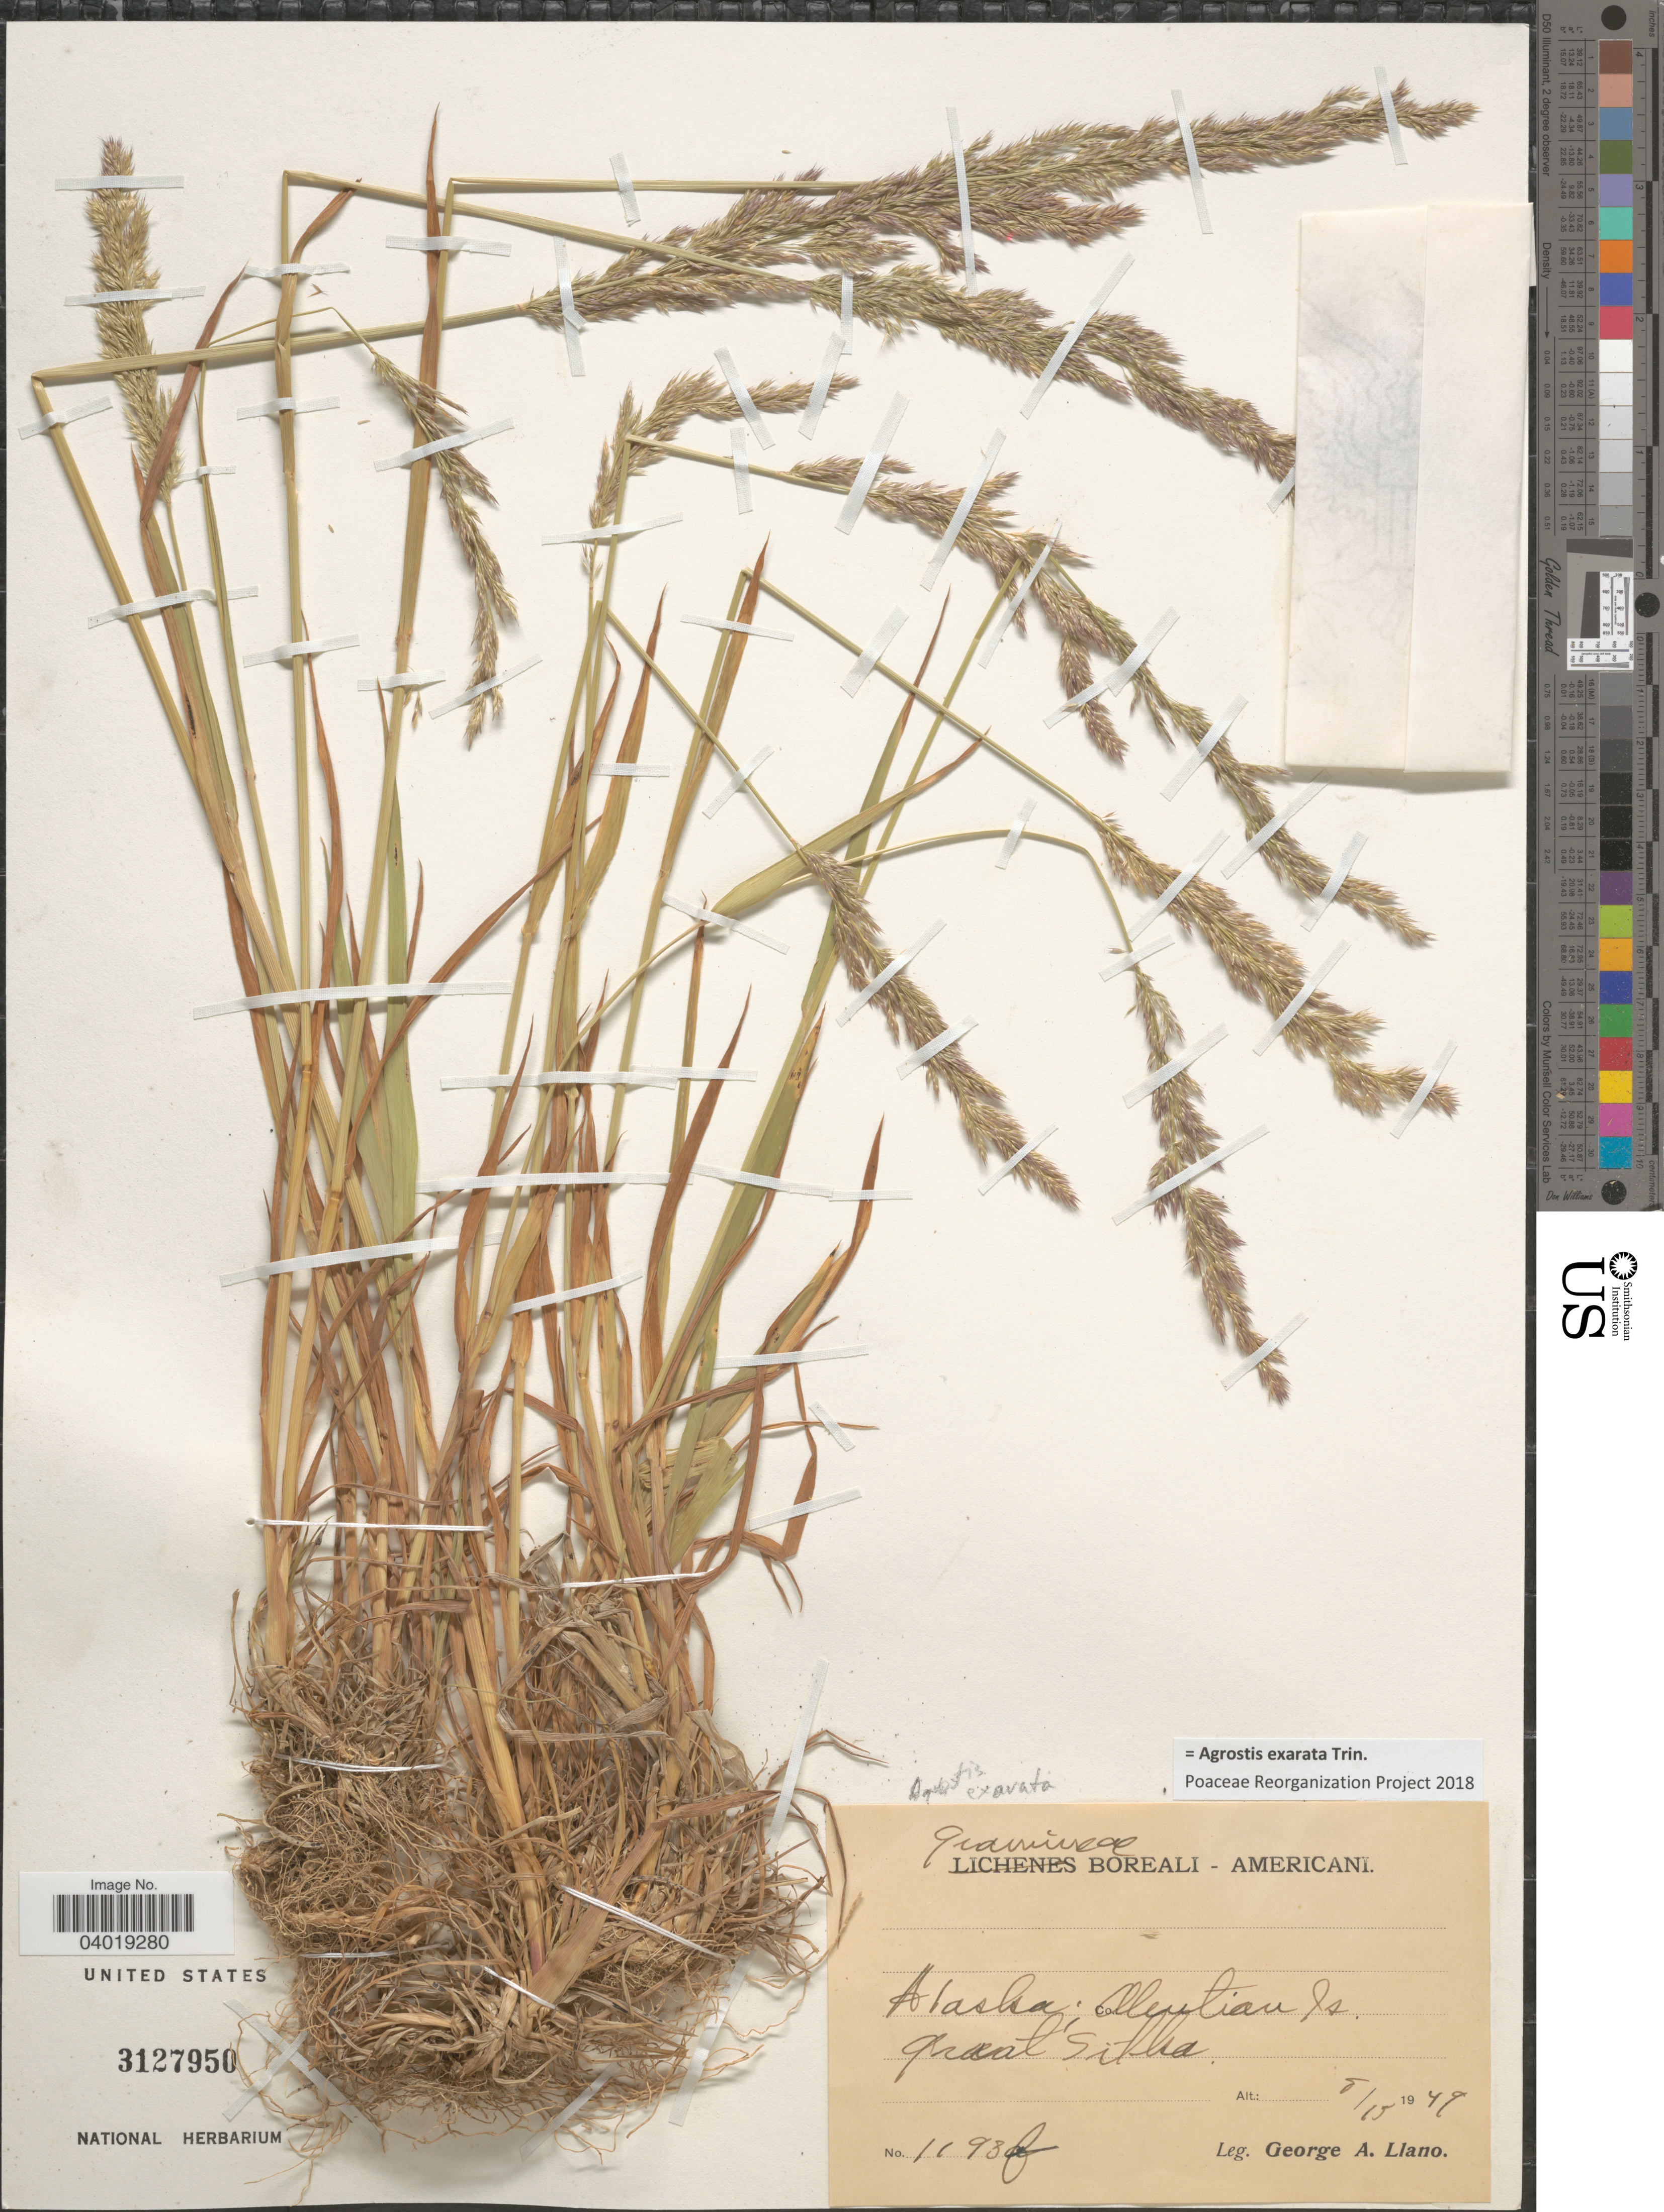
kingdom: Plantae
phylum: Tracheophyta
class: Liliopsida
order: Poales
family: Poaceae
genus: Agrostis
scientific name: Agrostis exarata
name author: Trin.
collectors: G. Llano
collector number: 1193f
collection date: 1949-08-15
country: United States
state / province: Alaska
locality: Aleutian Is. Great Sitka.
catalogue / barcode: US 3127950